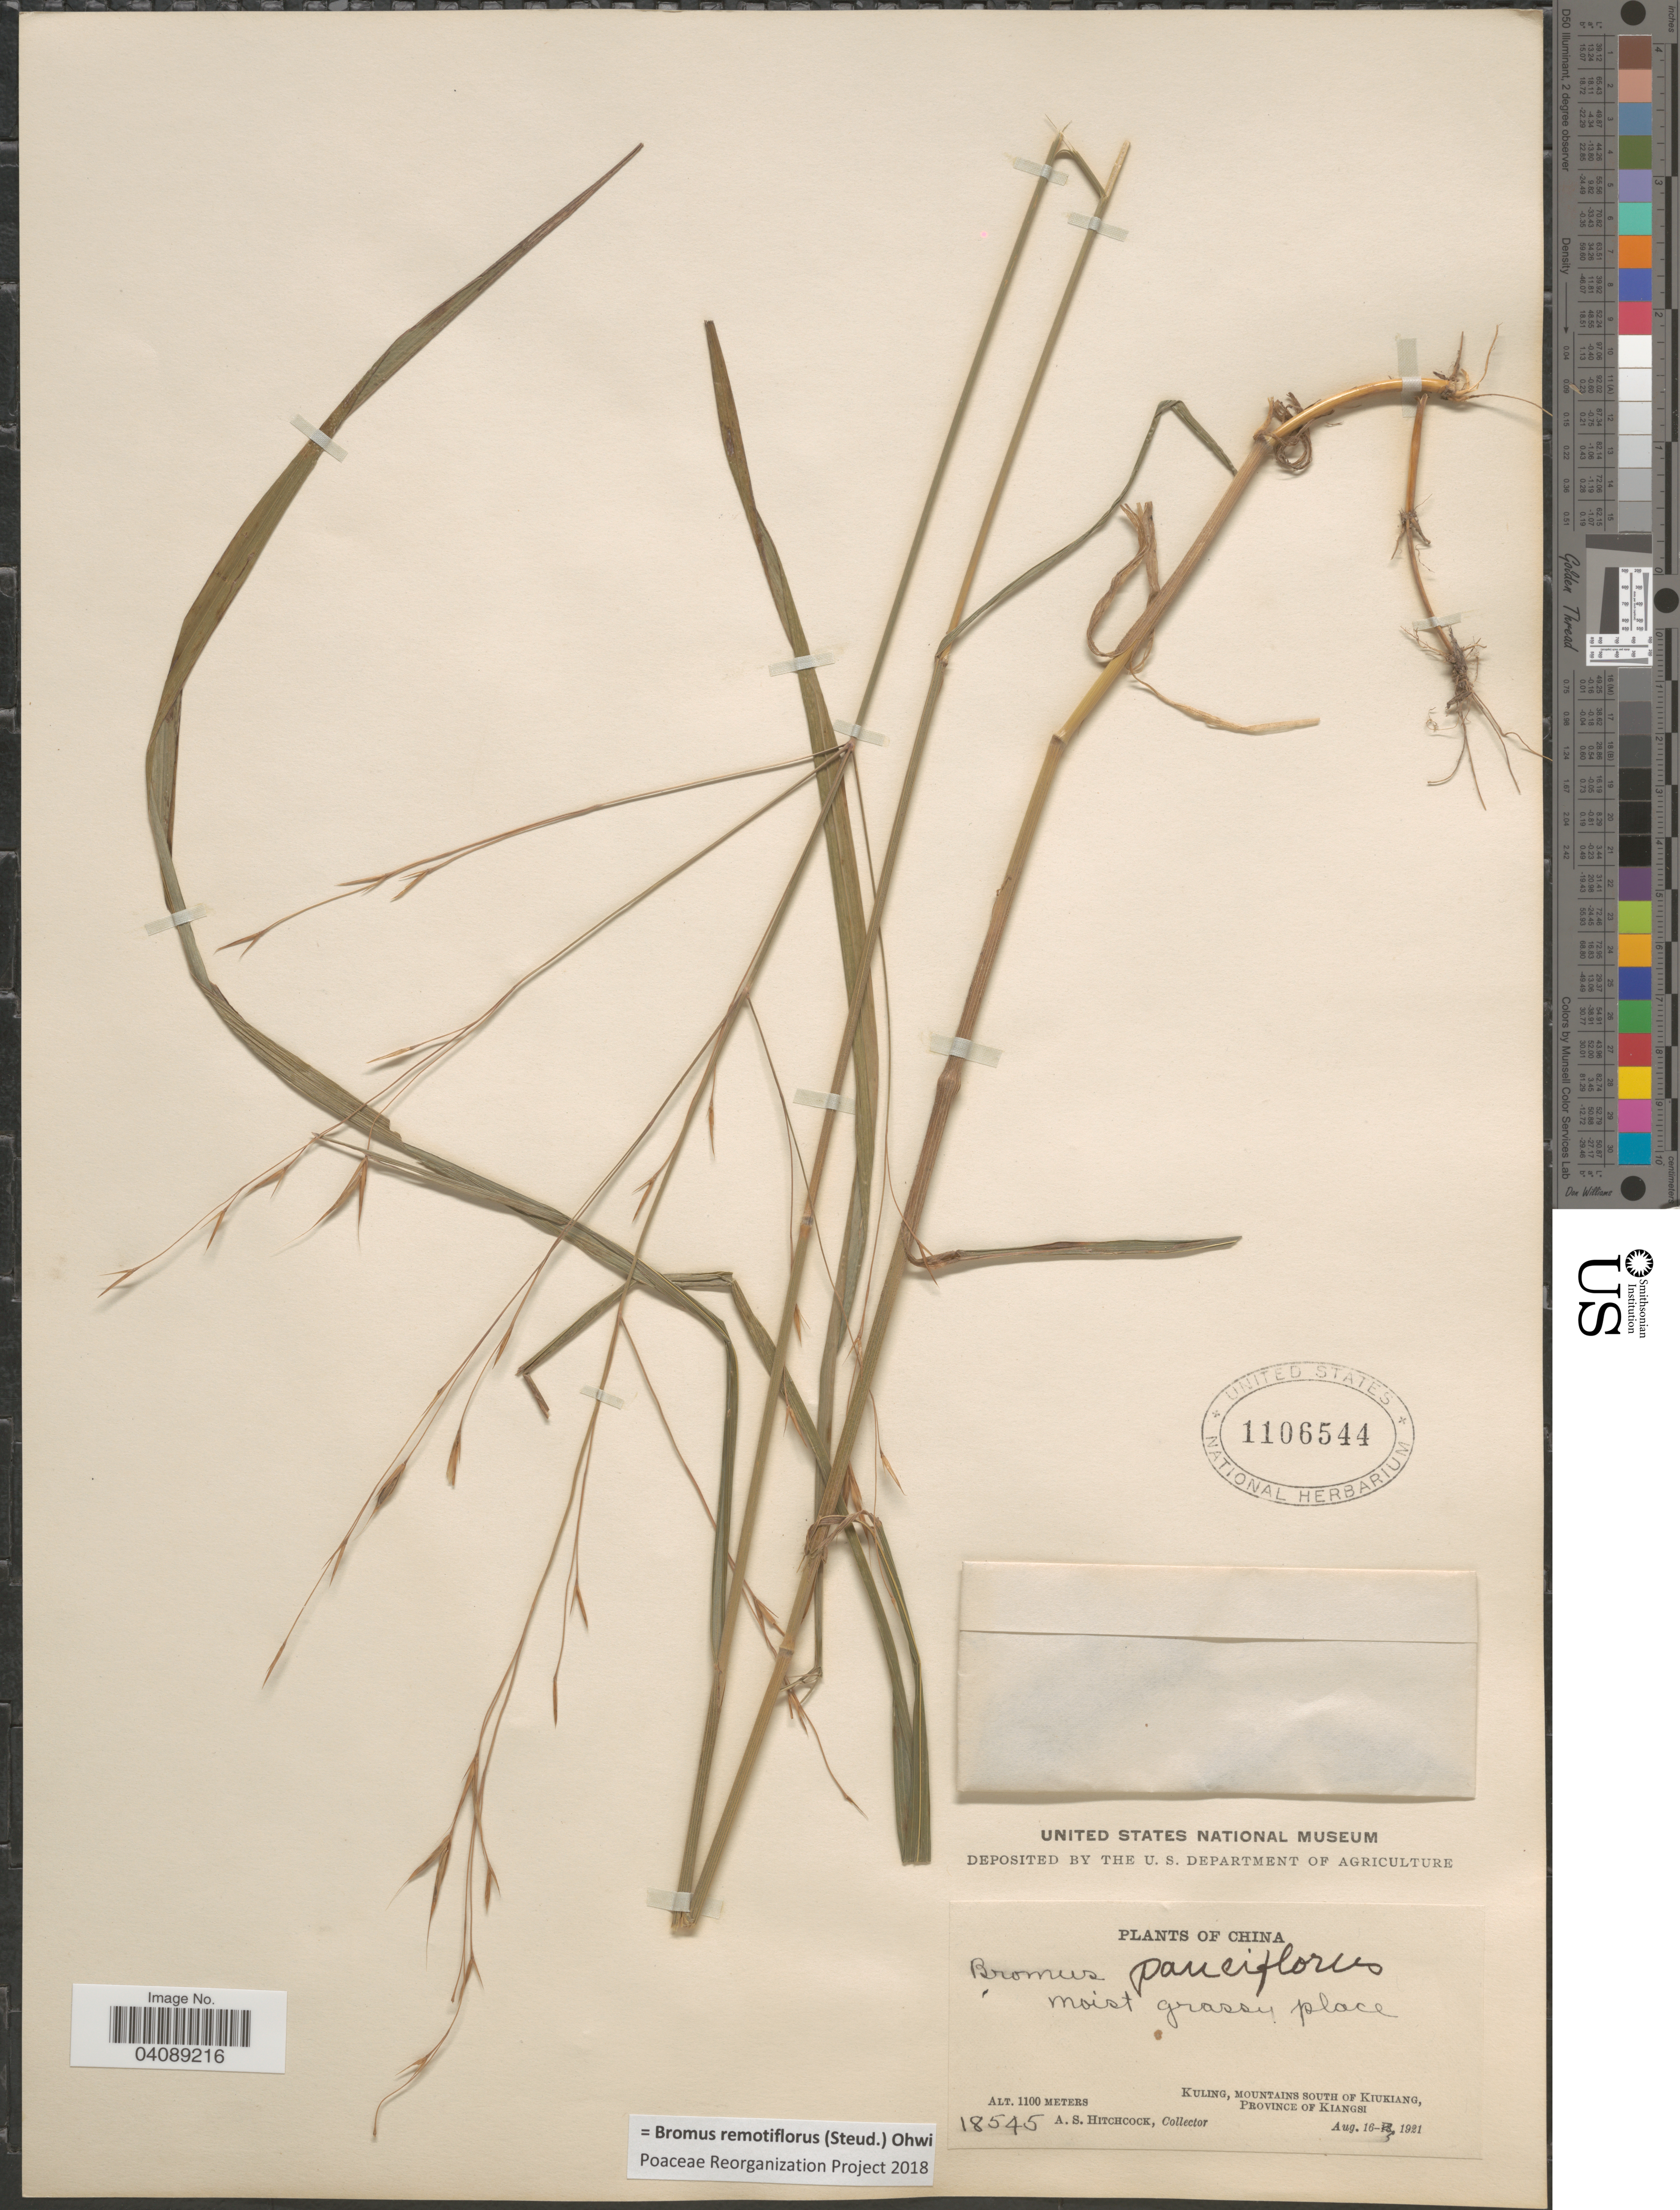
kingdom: Plantae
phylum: Tracheophyta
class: Liliopsida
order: Poales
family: Poaceae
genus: Bromus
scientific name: Bromus remotiflorus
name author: (Steud.) Ohwi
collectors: A. S. Hitchcock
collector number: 18545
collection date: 1921-08-16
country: China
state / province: Jiangxi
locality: Kuling, Mountains South of Kiukiang, Province of Kiangsi.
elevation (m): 1100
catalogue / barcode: US 1106544